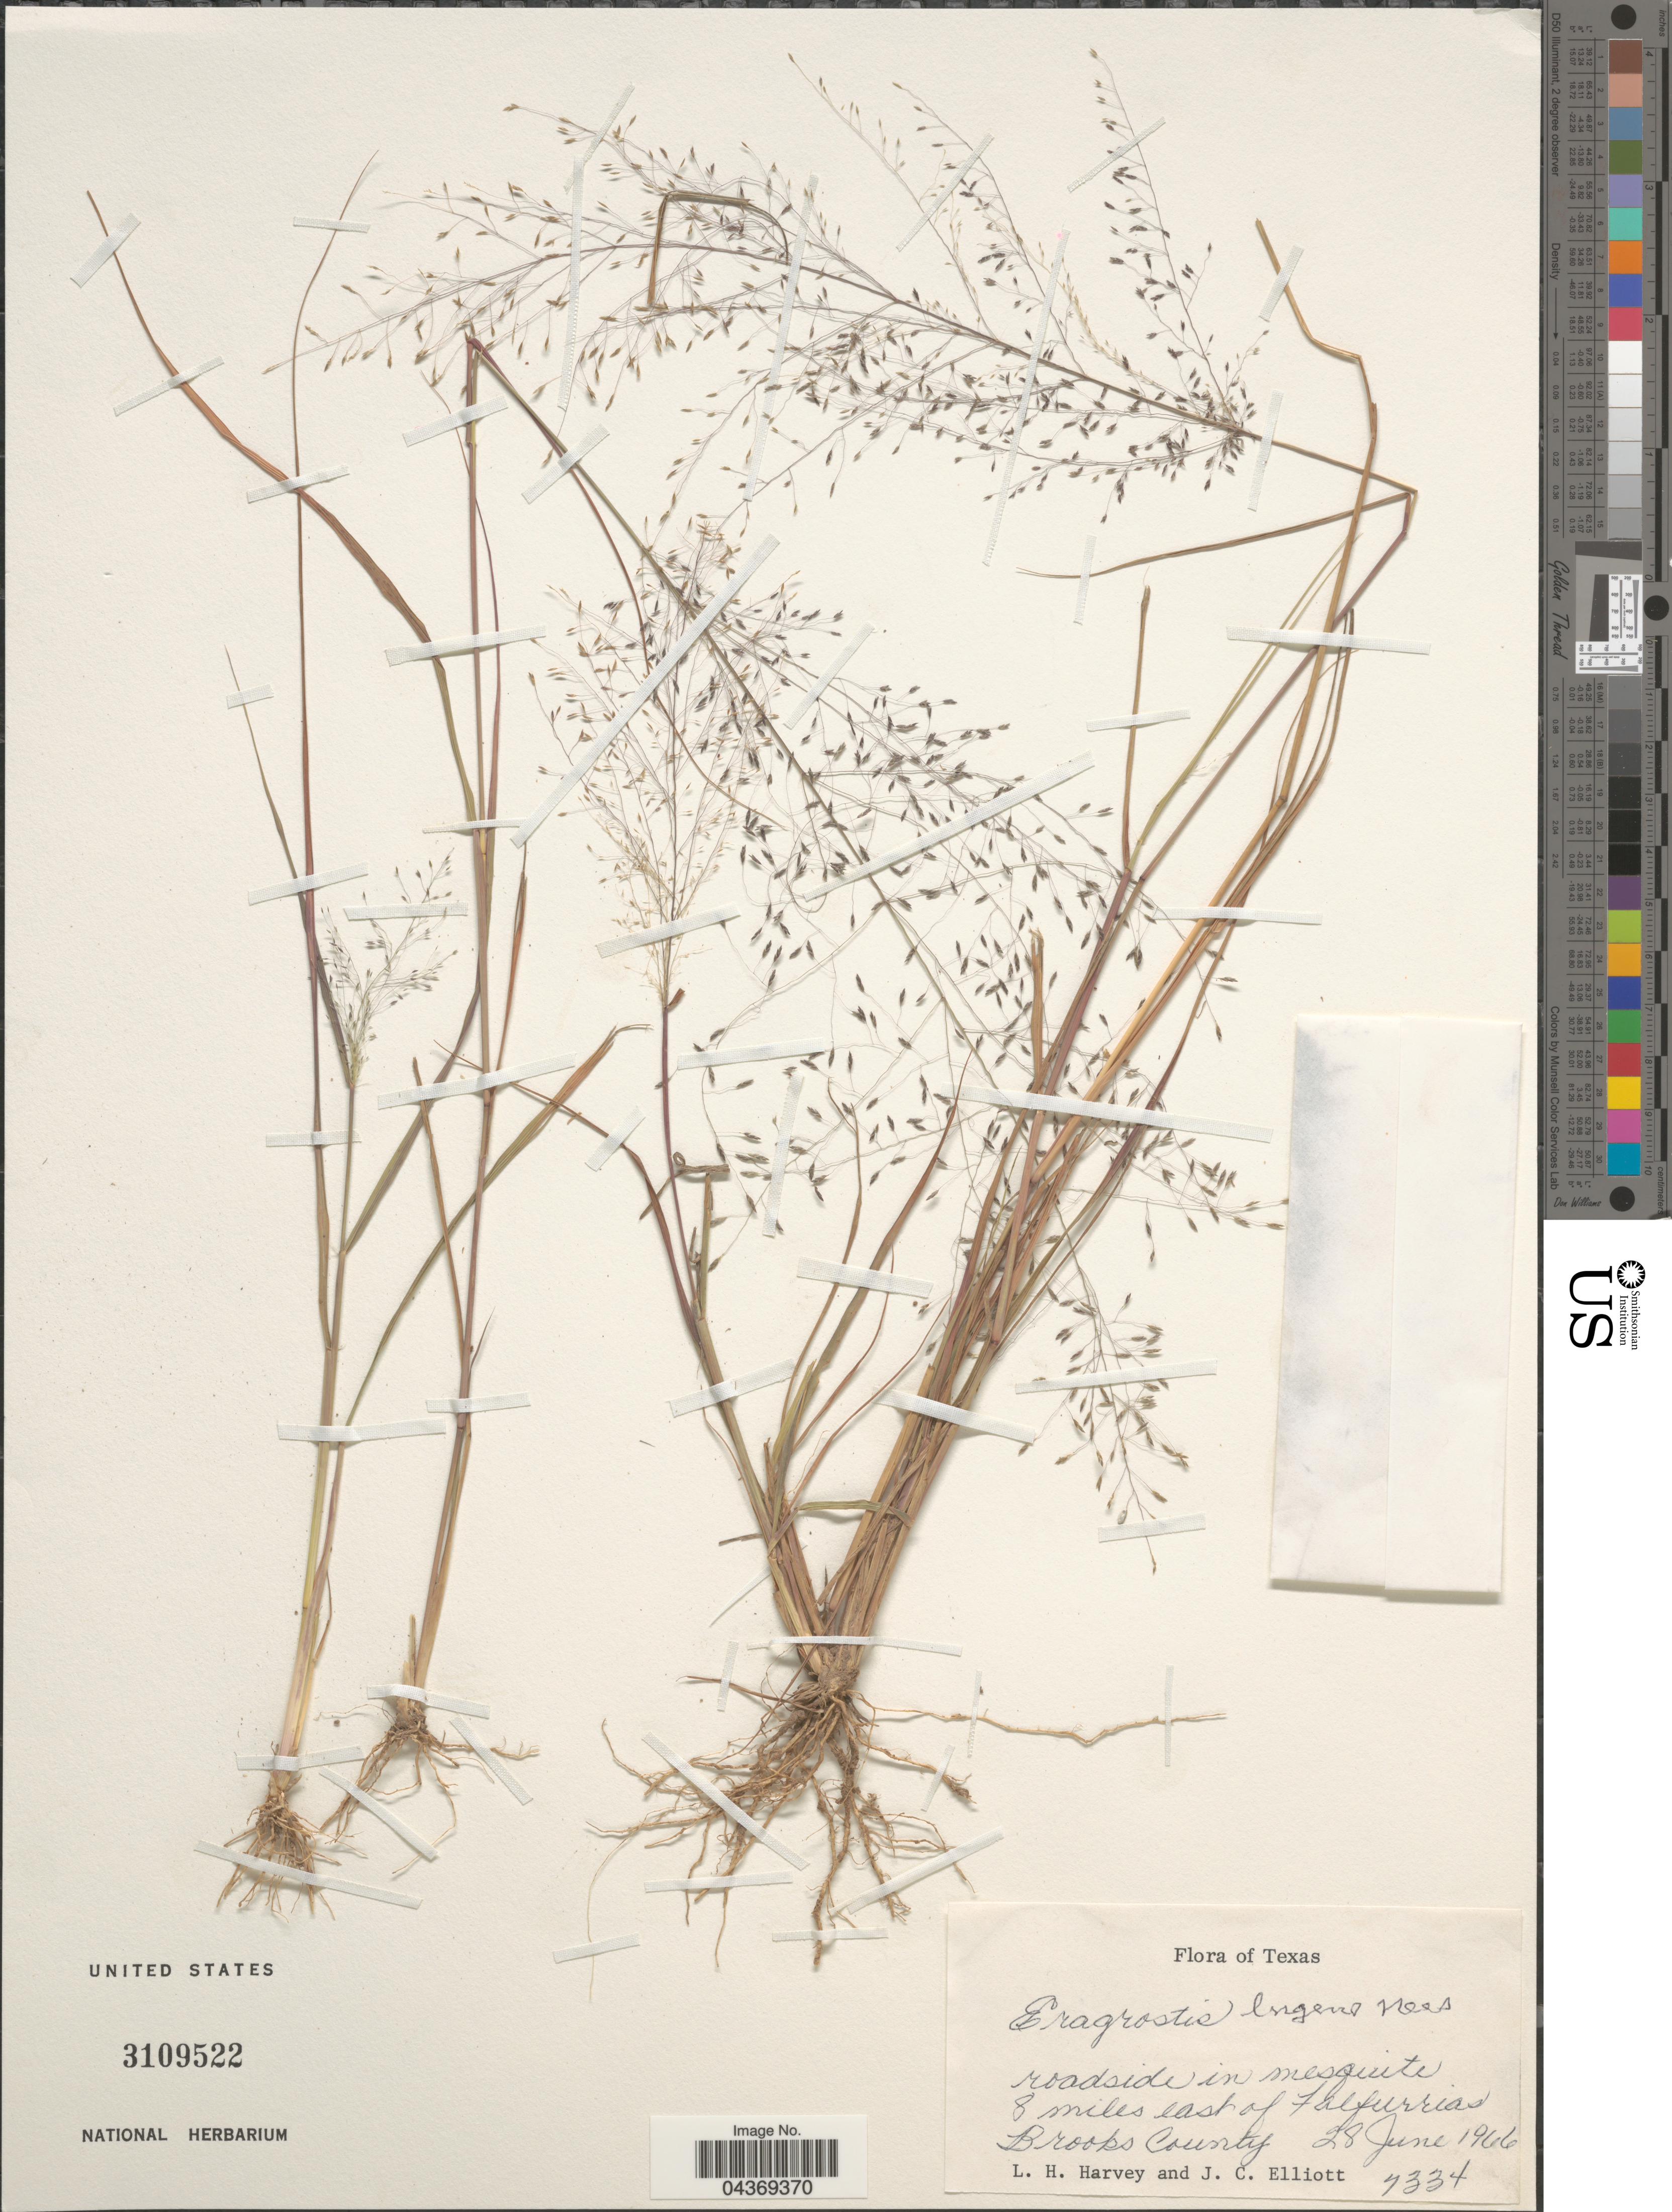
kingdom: Plantae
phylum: Tracheophyta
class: Liliopsida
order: Poales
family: Poaceae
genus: Eragrostis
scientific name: Eragrostis lugens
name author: Nees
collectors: L. H. Harvey & J. C. Elliott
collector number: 7334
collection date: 1966-06-28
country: United States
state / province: Texas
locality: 8 miles east of Falfurrias. Brooks County.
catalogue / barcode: US 3109522